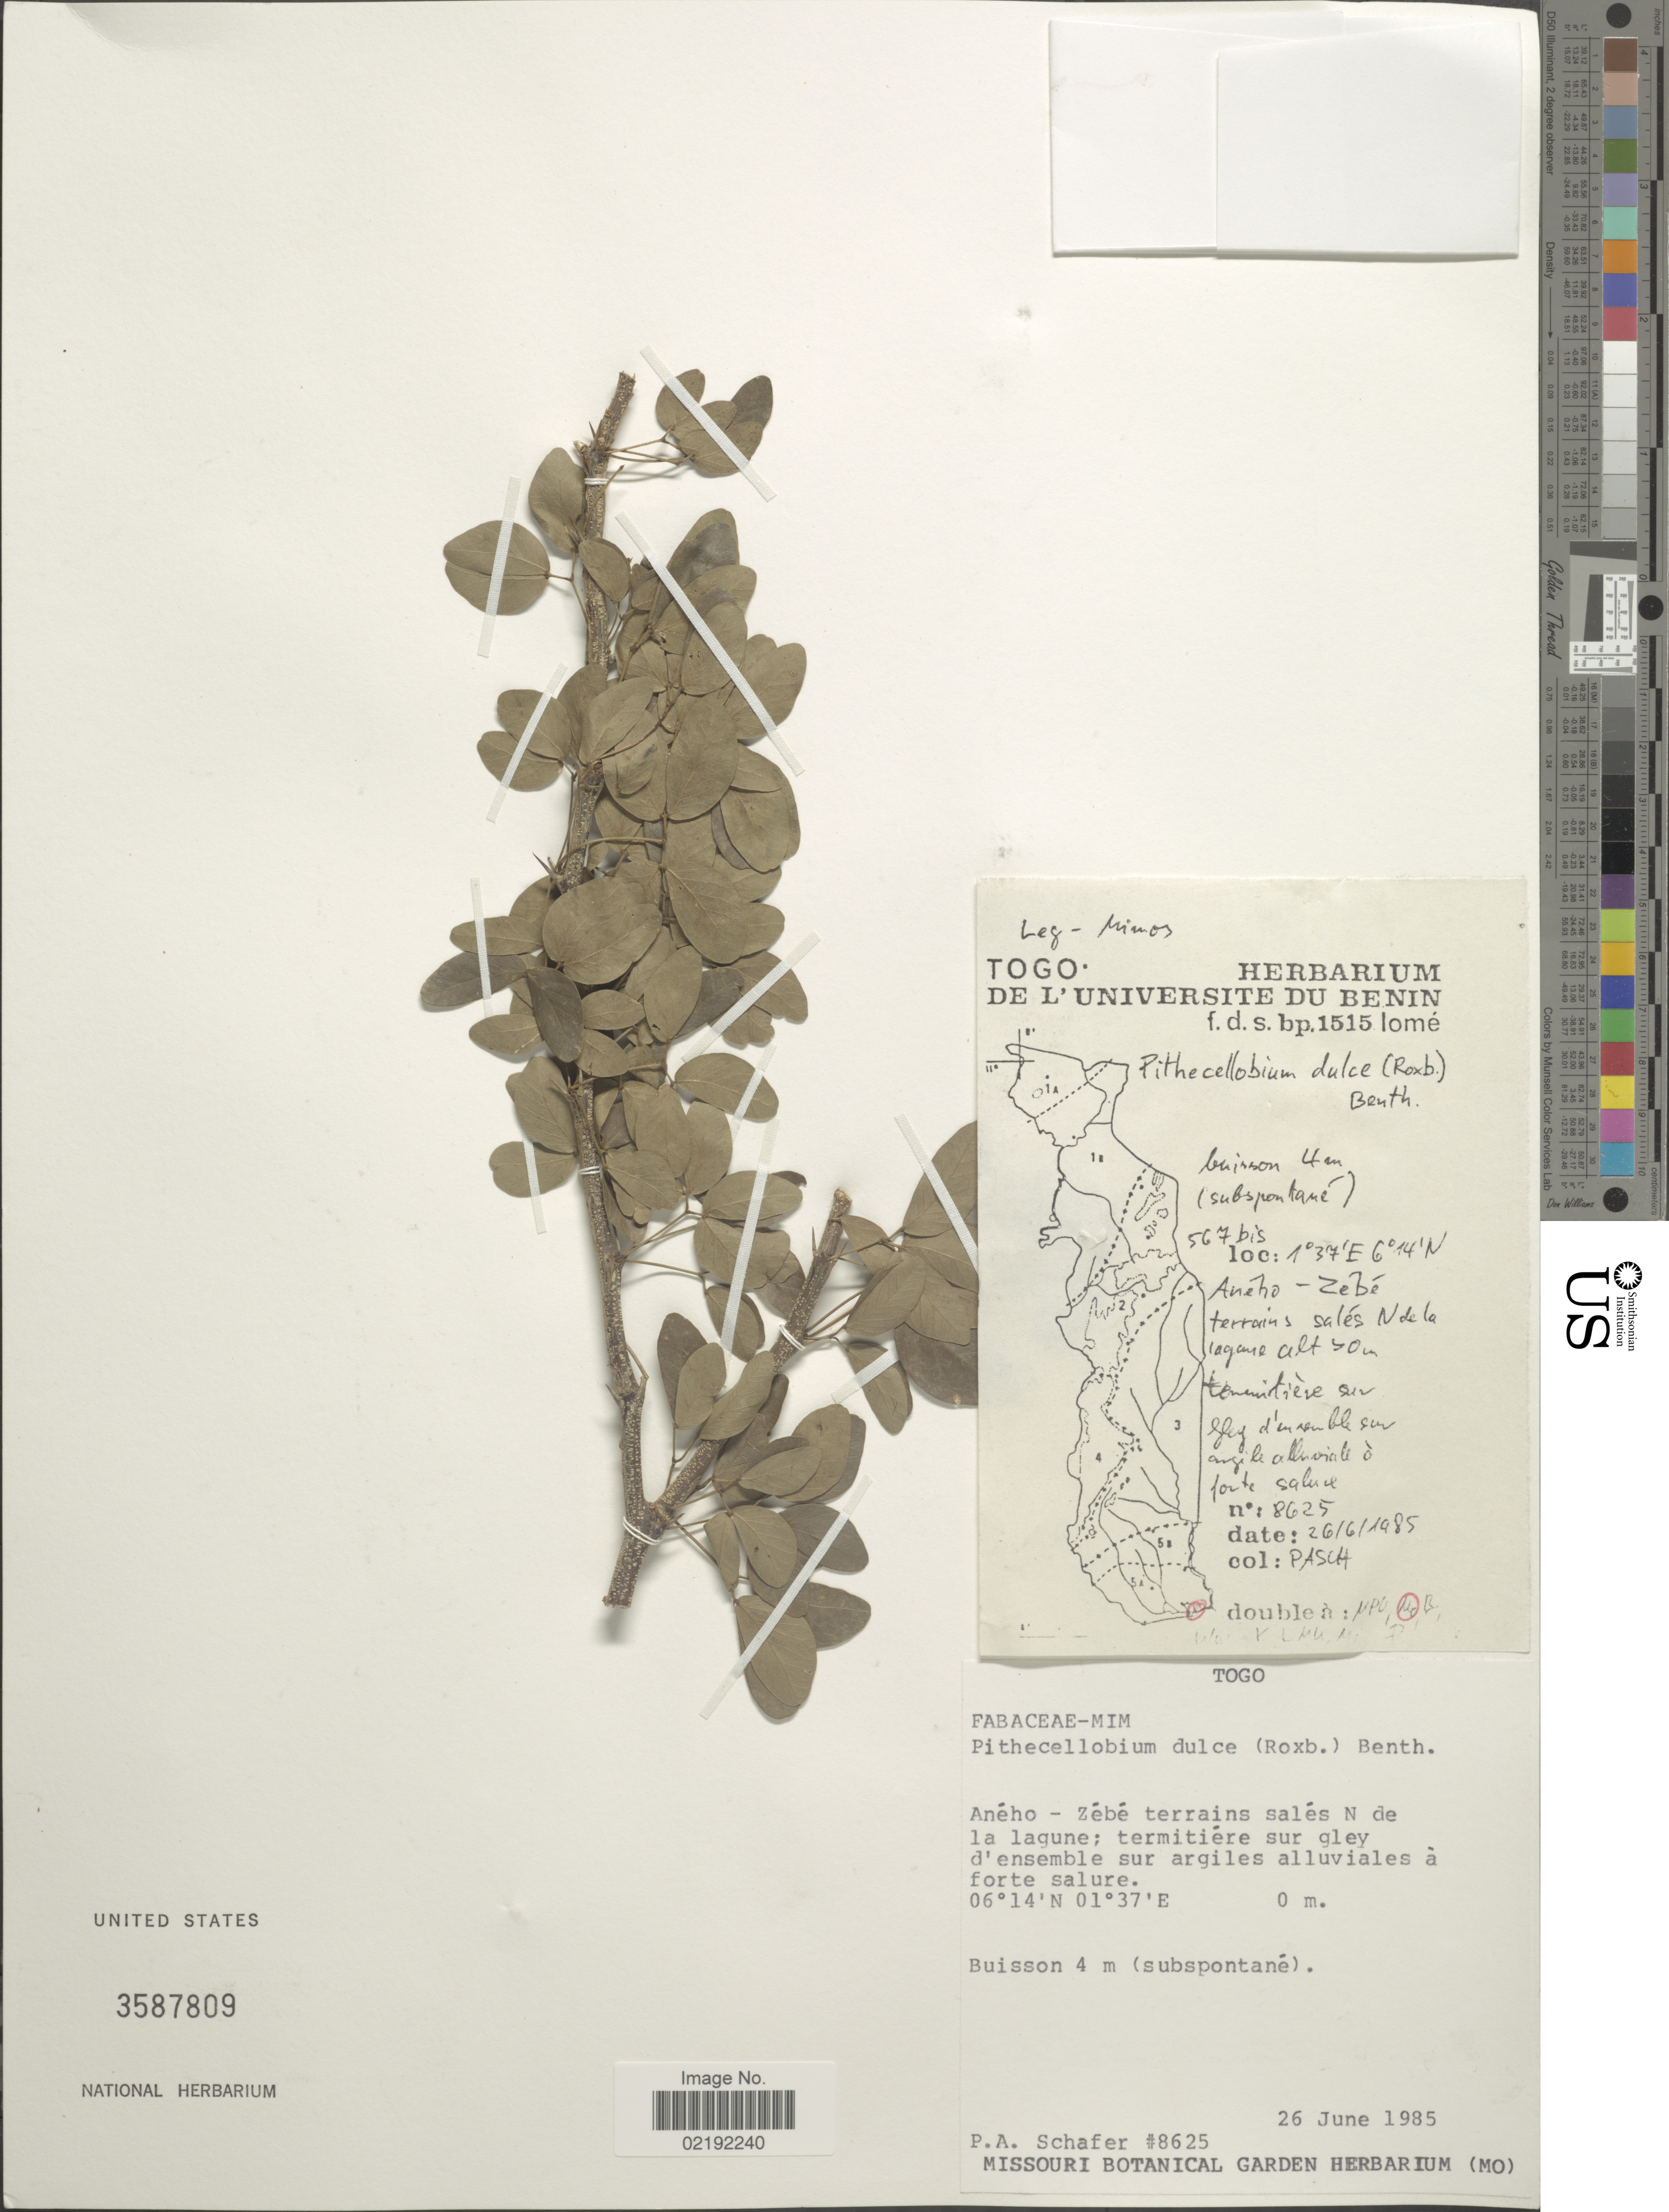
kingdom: Plantae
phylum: Tracheophyta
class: Magnoliopsida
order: Fabales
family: Fabaceae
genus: Pithecellobium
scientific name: Pithecellobium dulce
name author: (Roxb.) Benth.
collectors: P. Schafer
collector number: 8625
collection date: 1985-06-26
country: Togo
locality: Aneho-Zebe terrains sales N de la lagune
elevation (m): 0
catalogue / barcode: US 3587809